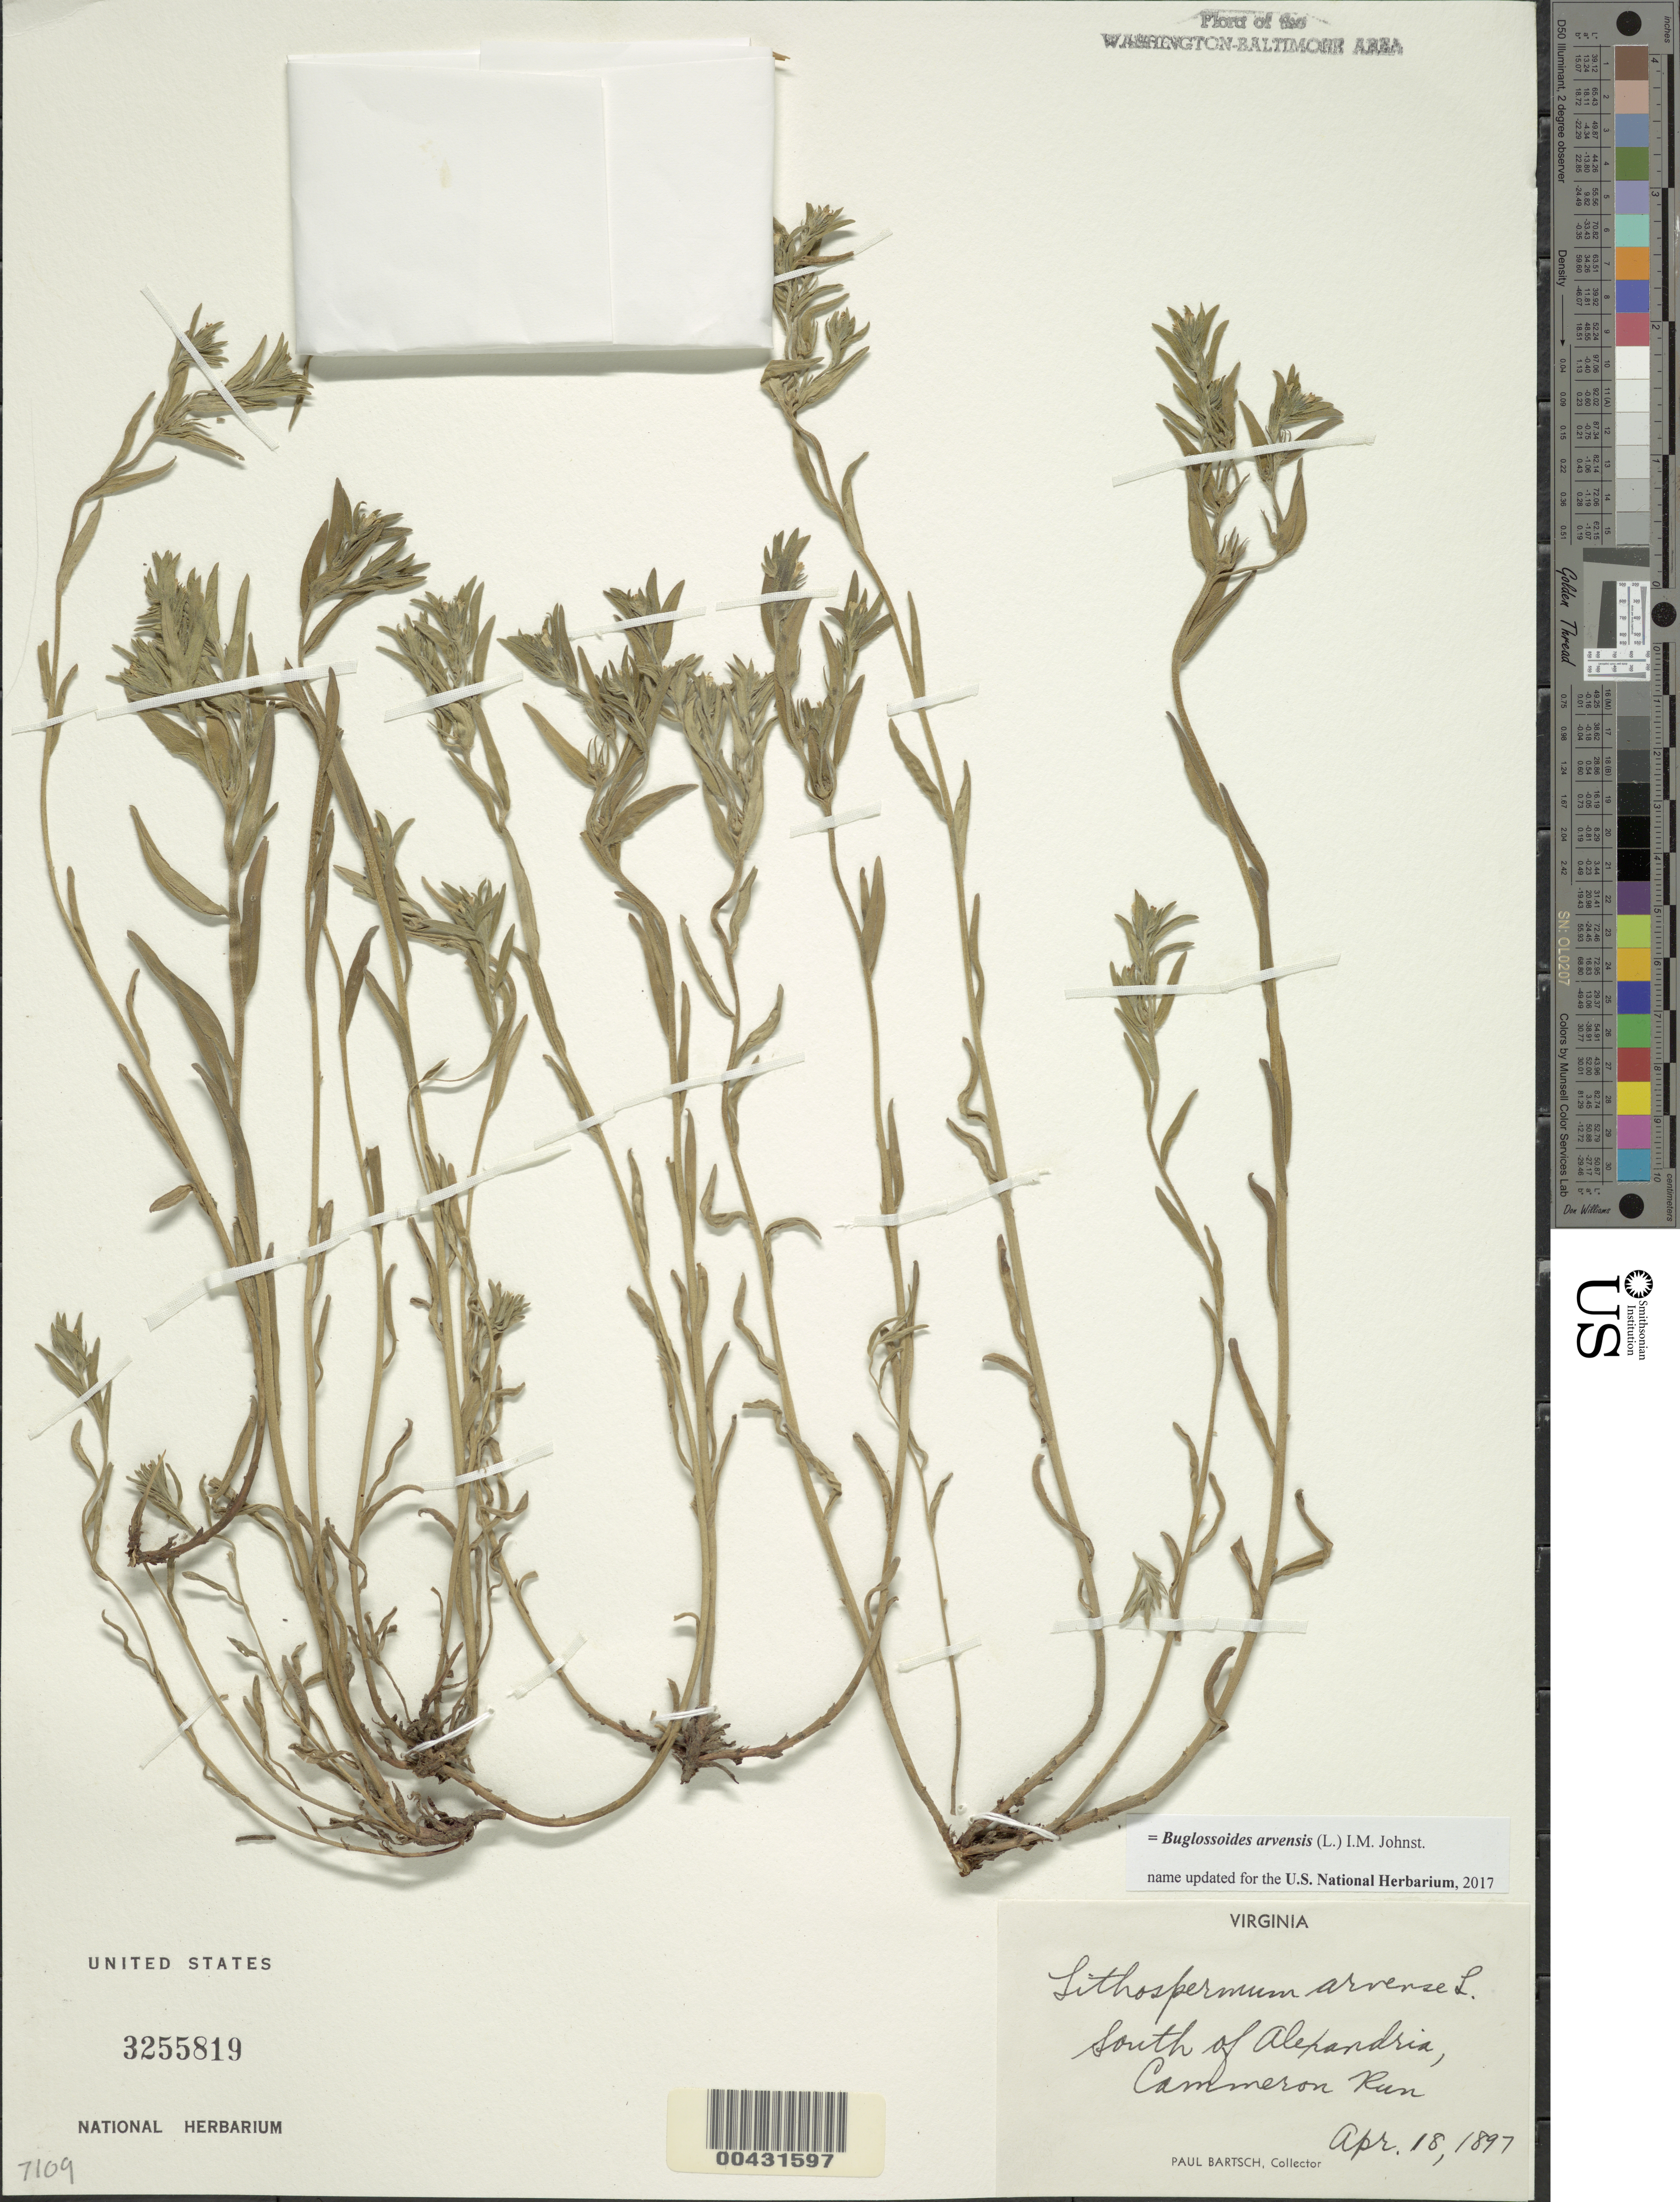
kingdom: Plantae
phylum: Tracheophyta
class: Magnoliopsida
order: Boraginales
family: Boraginaceae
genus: Buglossoides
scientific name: Buglossoides arvensis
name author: (L.) I.M. Johnst.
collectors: P. Bartsch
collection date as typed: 18 Apr 1897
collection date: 1897-04-18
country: United States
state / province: Virginia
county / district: Fairfax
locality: Cammeron Run, S of Alexandria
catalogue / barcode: US 3255819